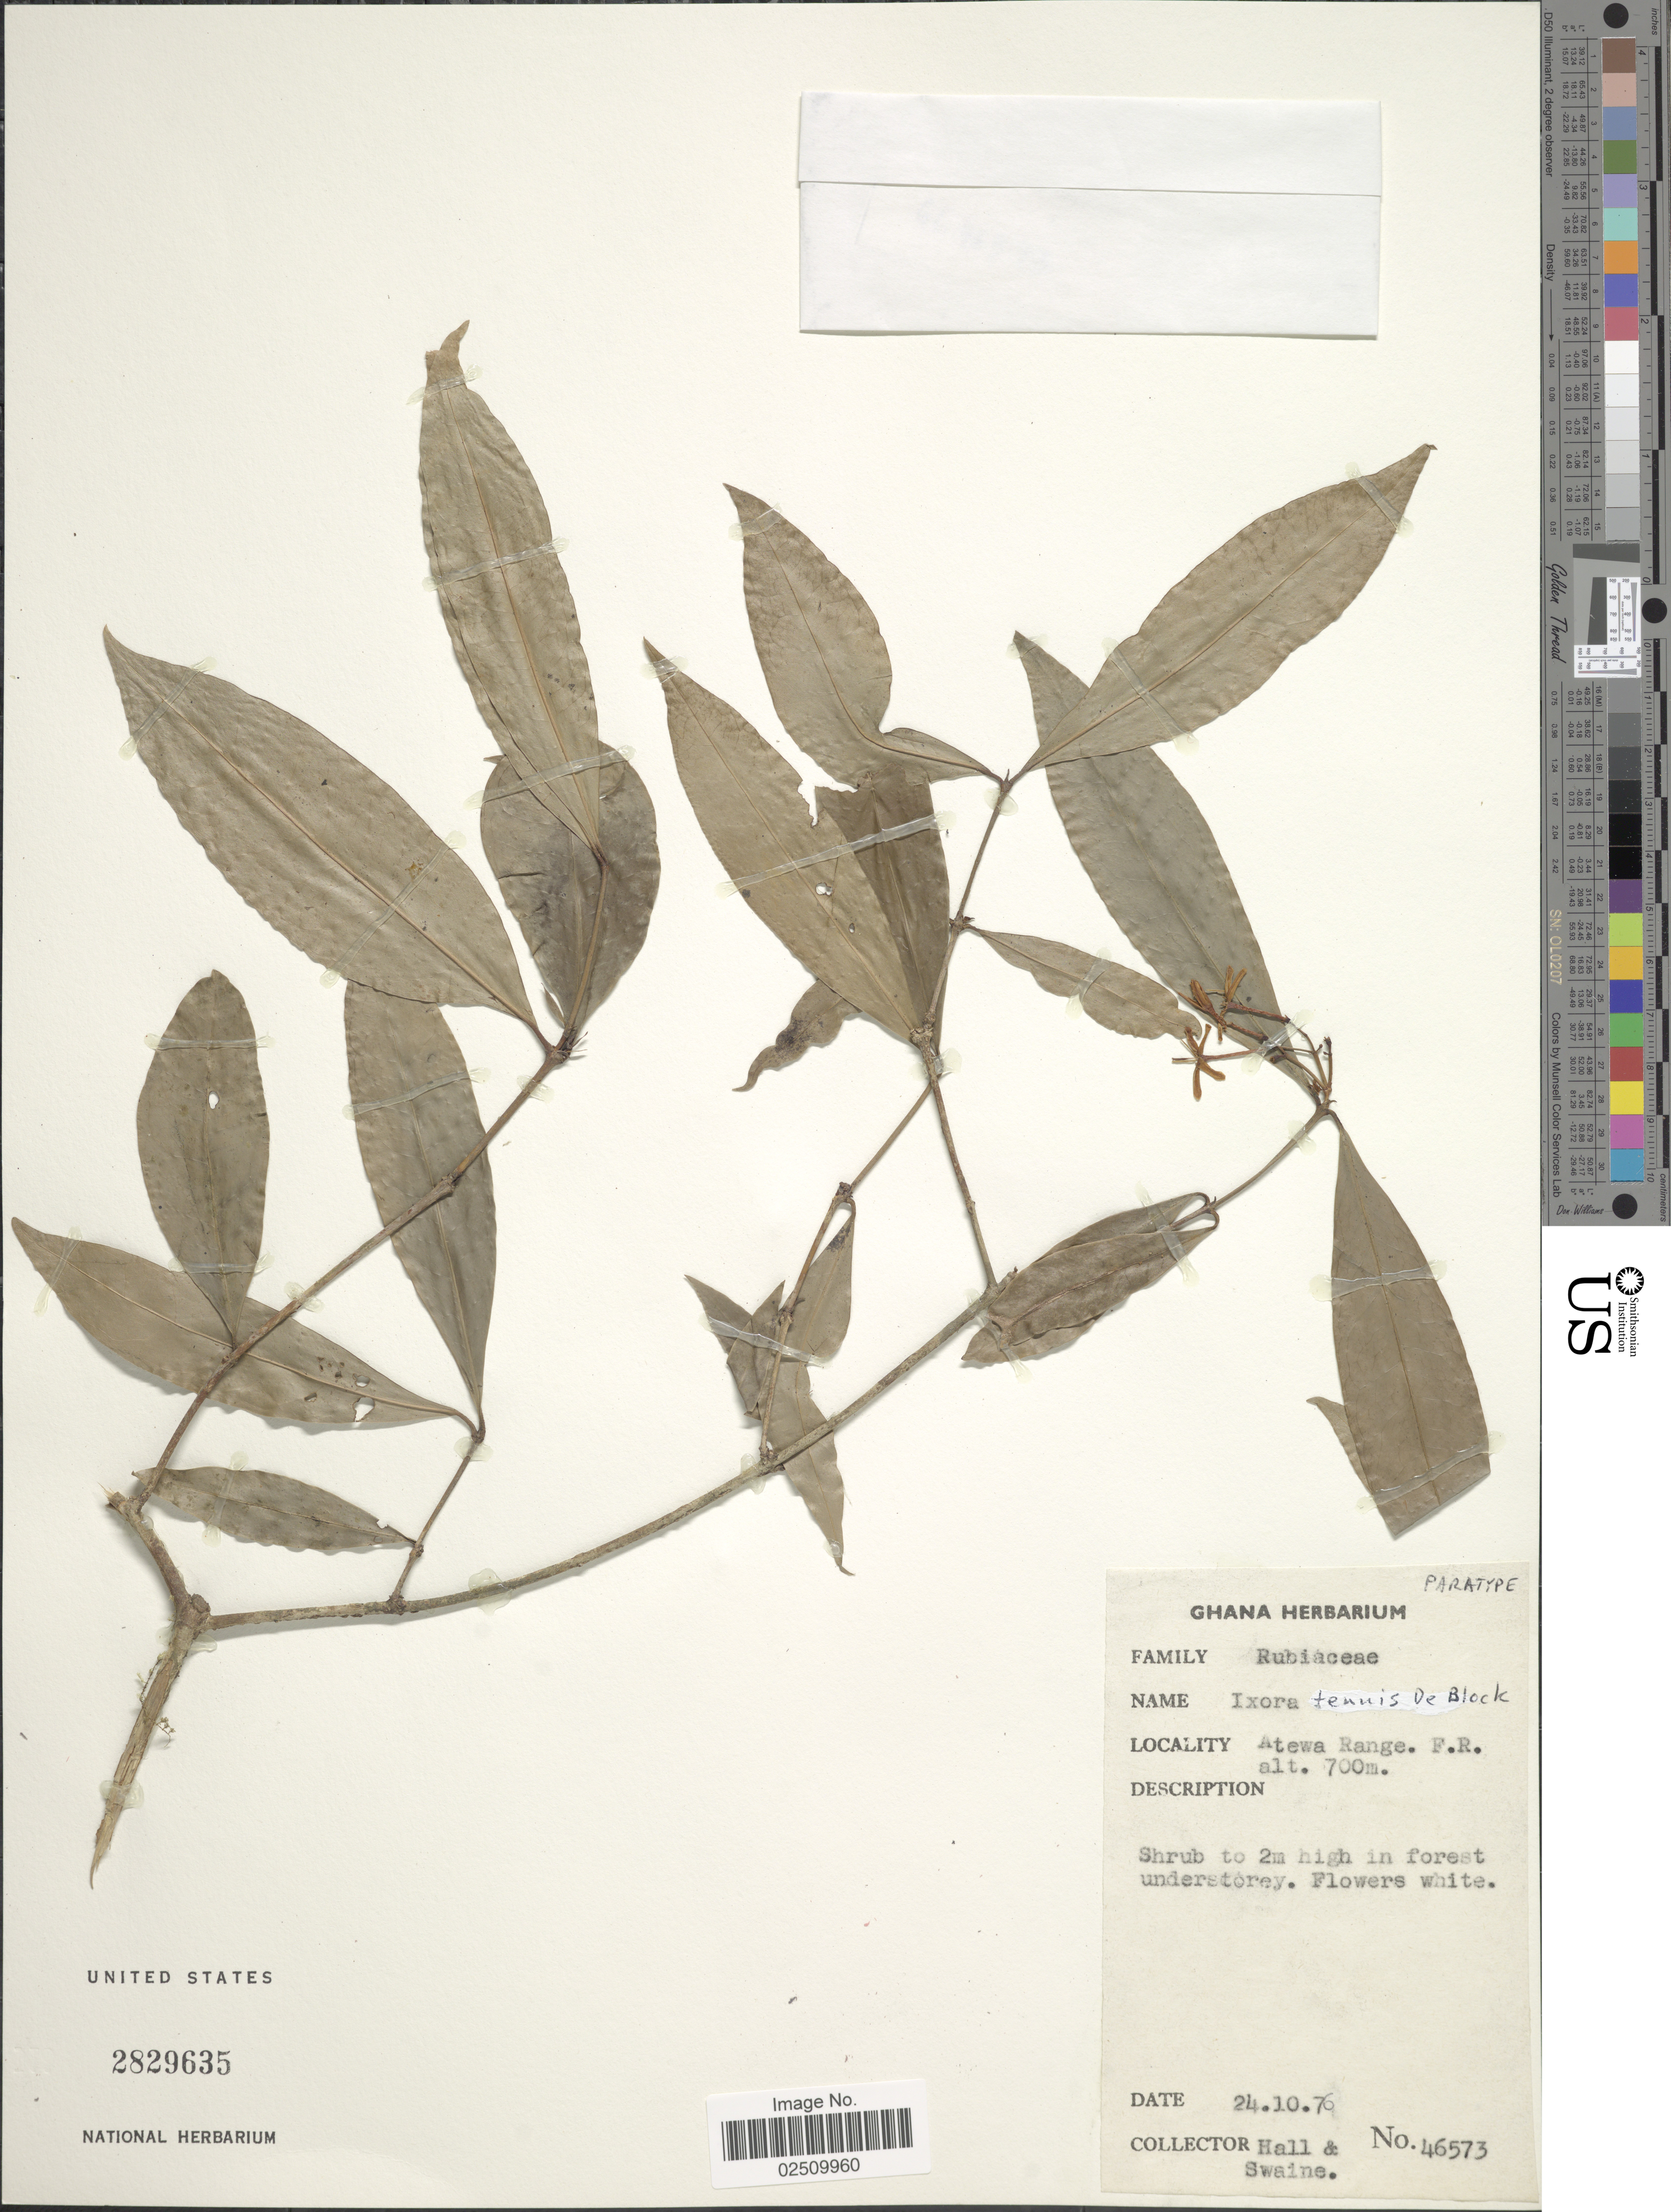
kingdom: Plantae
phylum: Tracheophyta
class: Magnoliopsida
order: Gentianales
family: Rubiaceae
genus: Ixora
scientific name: Ixora tenuis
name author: De Block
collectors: -- Hall & M. Swaine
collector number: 46573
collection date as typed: Transcribed d/m/y: 24/10/76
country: Ghana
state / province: Eastern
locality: Atewa Range. F. R.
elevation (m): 700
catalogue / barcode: US 2829635